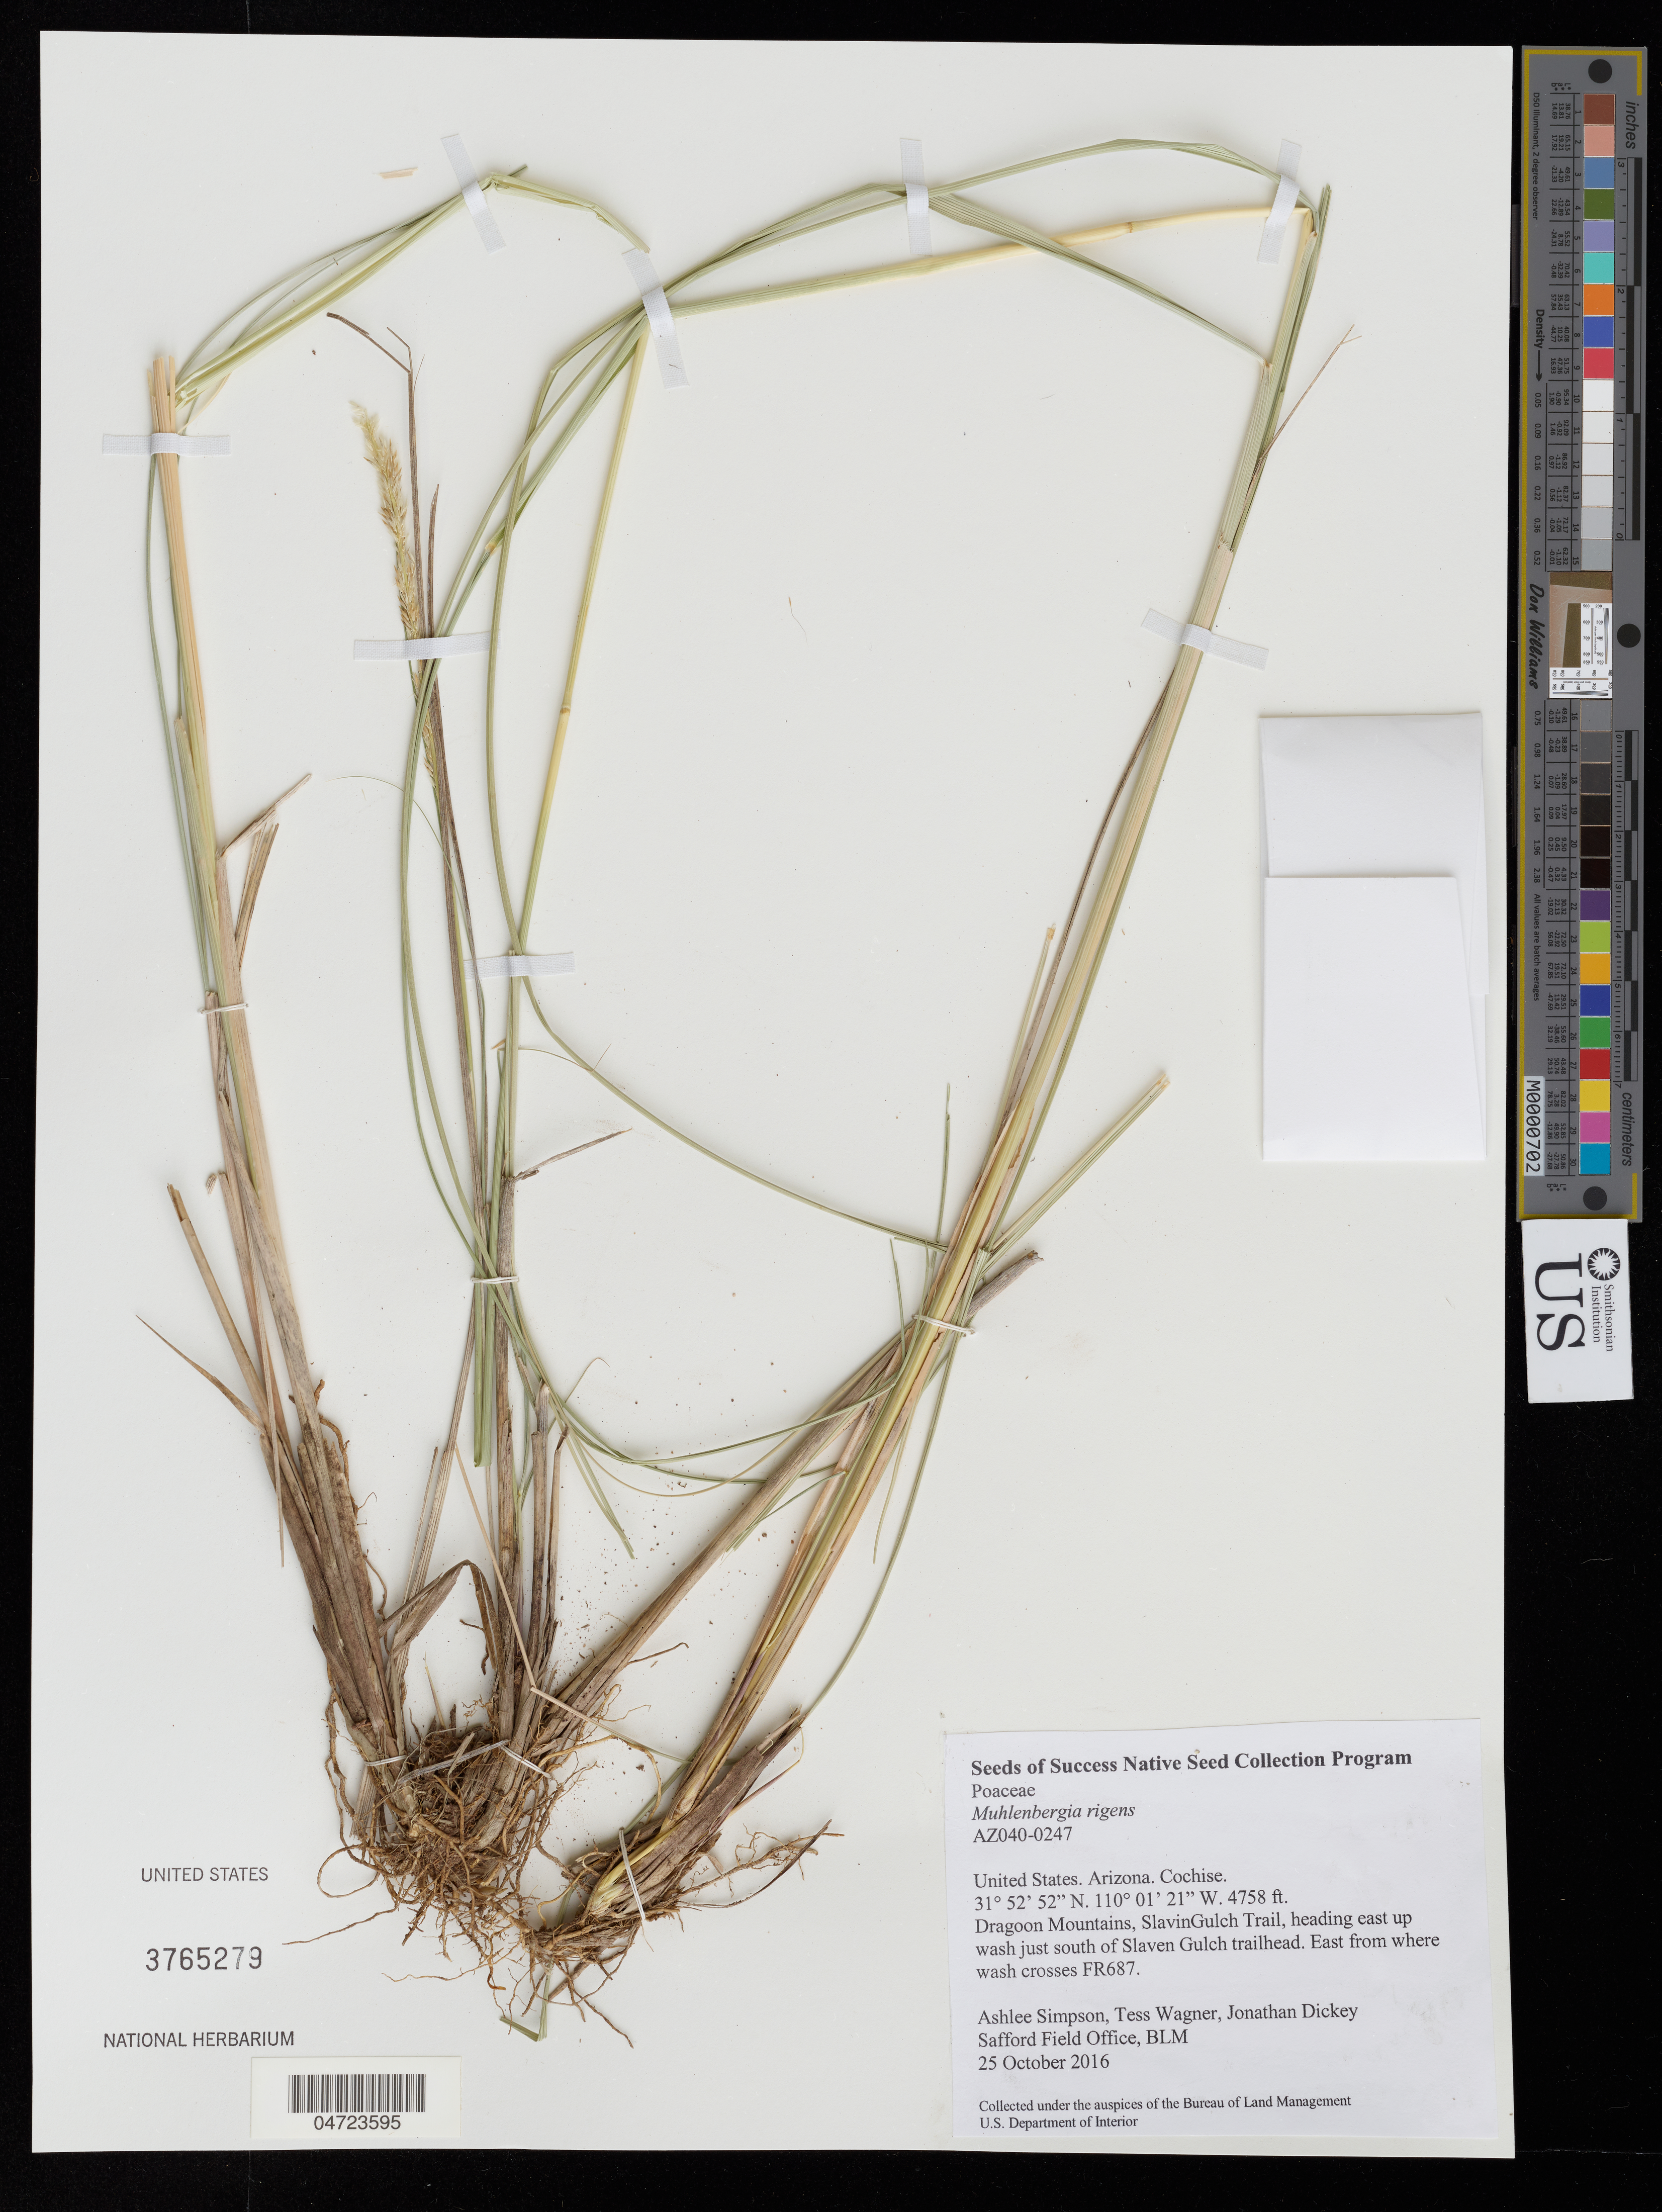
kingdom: Plantae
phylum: Tracheophyta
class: Liliopsida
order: Poales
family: Poaceae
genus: Muhlenbergia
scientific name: Muhlenbergia rigens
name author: (Benth.) Hitchc.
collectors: A. Simpson, T. Wagner & J. Dickey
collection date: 2010-10-25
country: United States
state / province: Arizona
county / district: Cochise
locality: Cochise. Dragoon Mountains, Slavin Gulch Trail, heading east up wash just south of Slaven Gulch trailhead. East from where wash crosses FR687.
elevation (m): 1450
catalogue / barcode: US 3765279